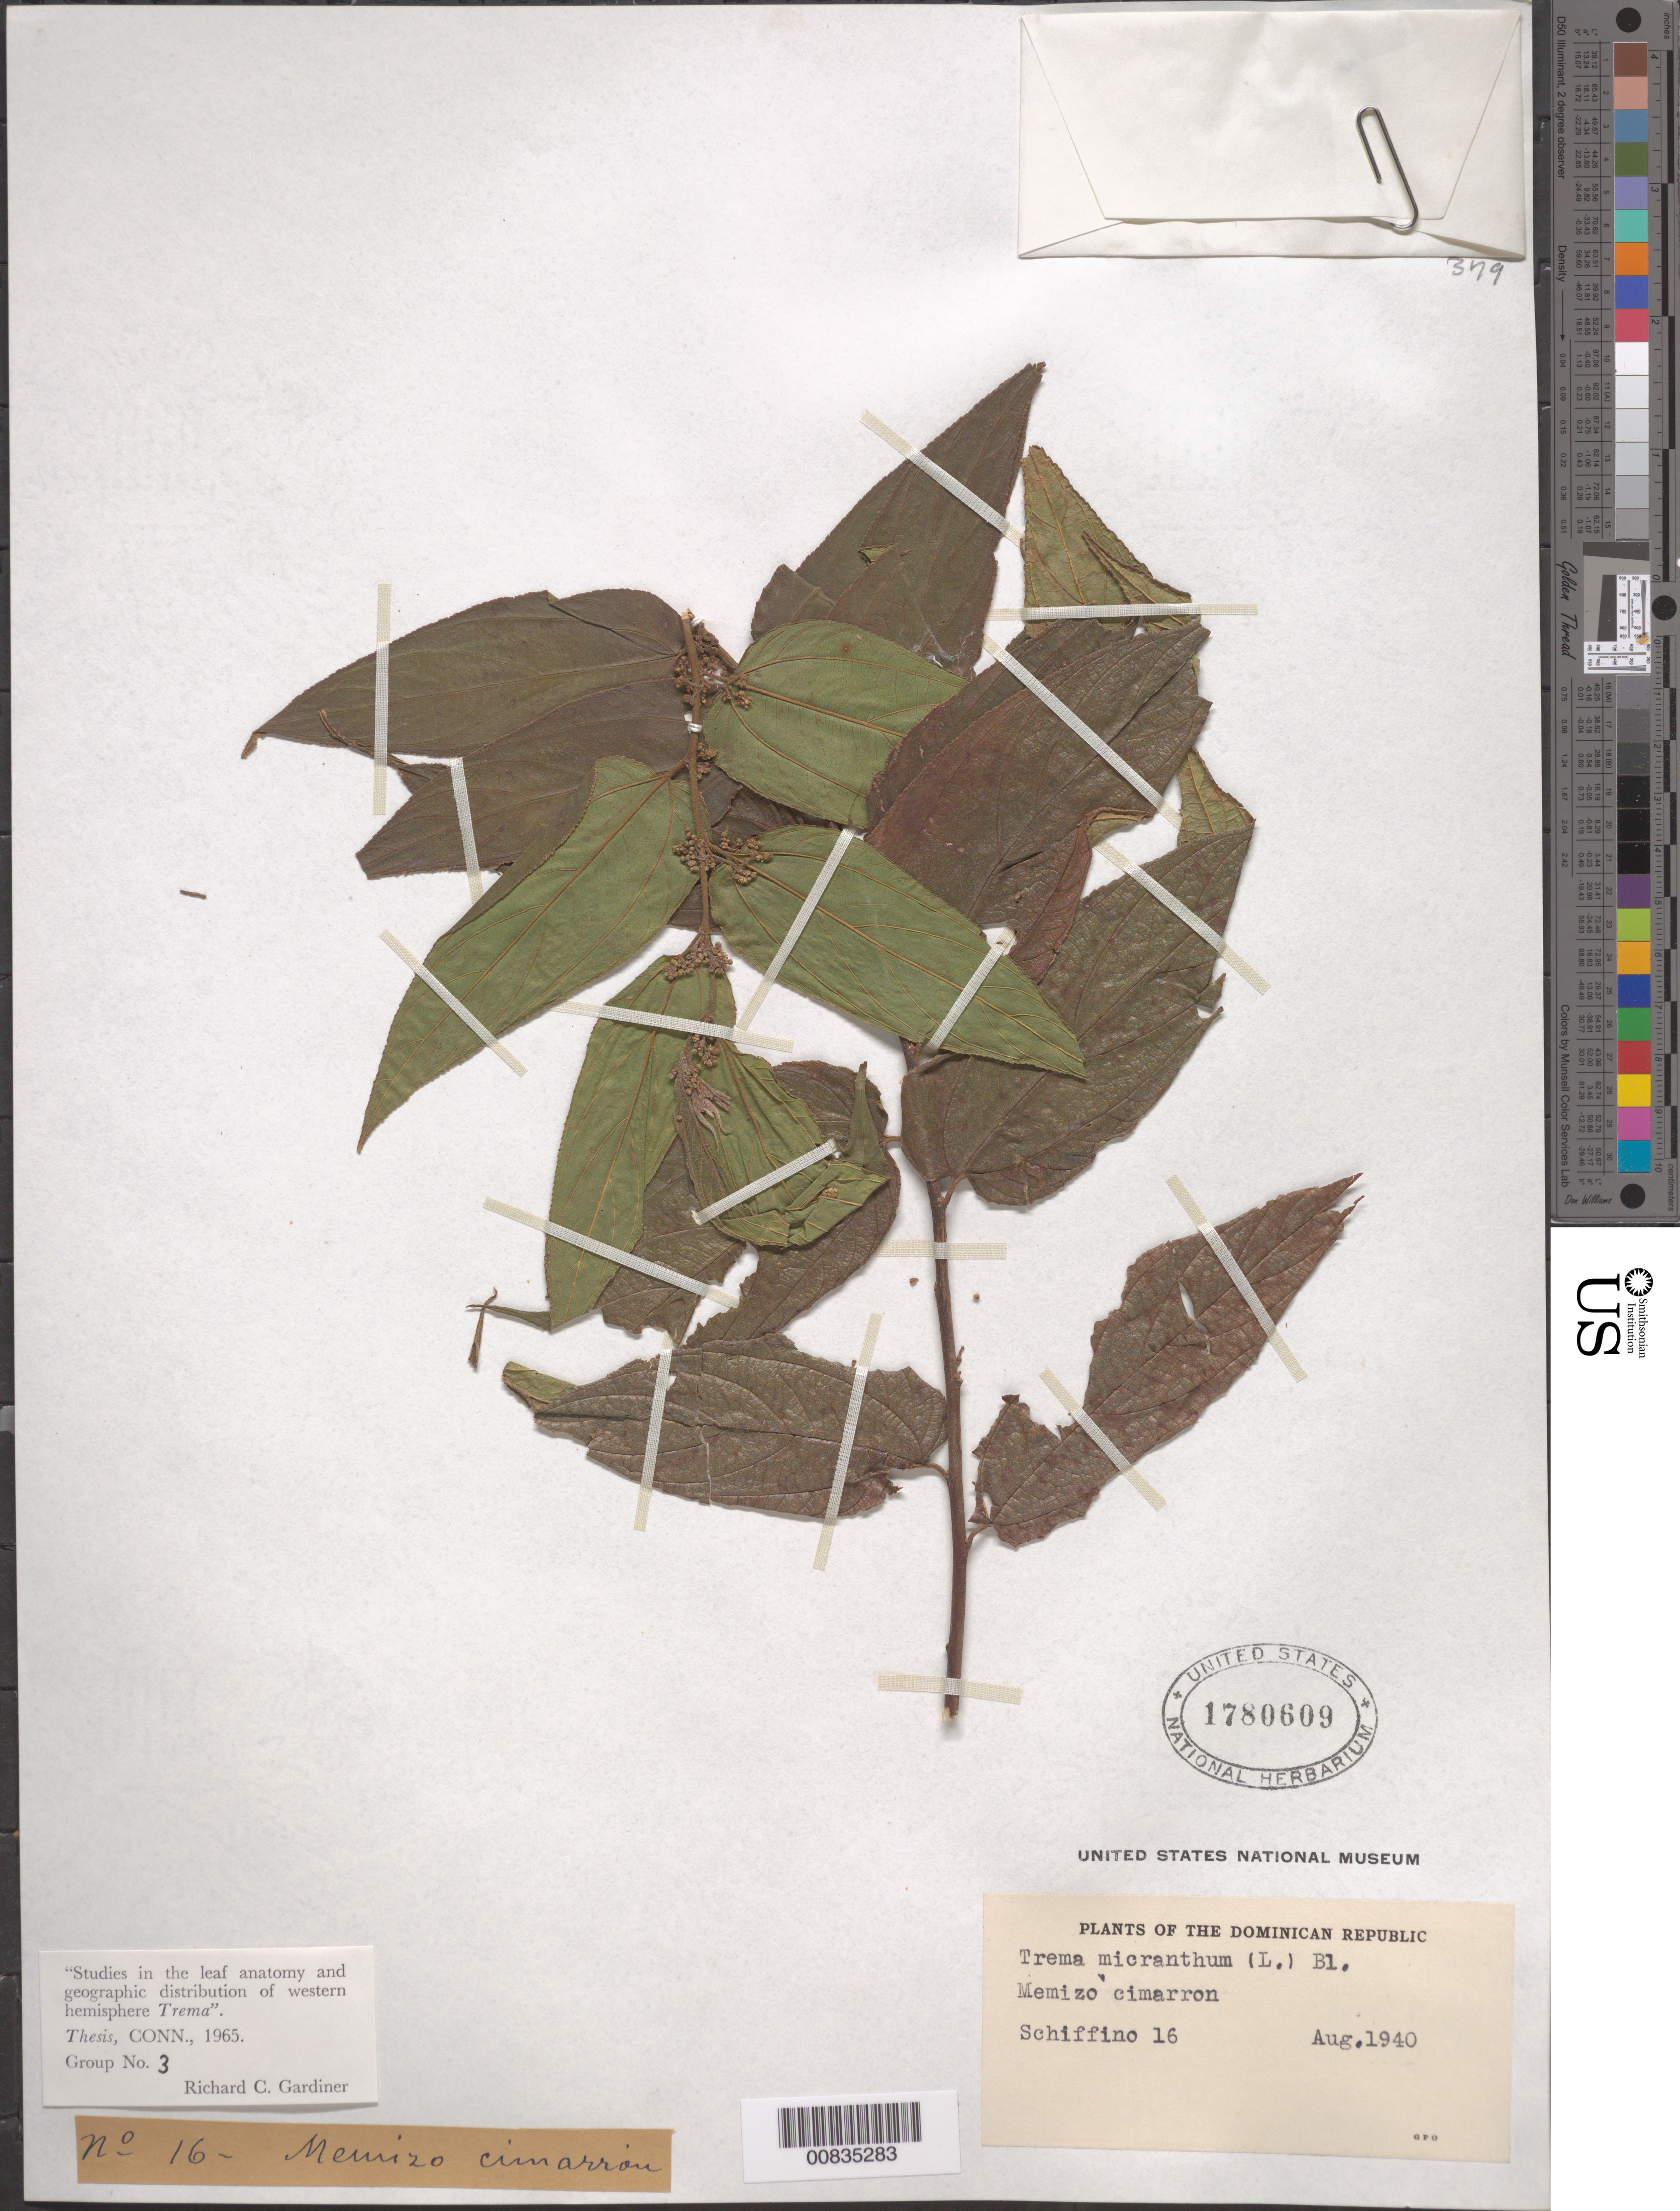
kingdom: Plantae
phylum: Tracheophyta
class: Magnoliopsida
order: Rosales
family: Cannabaceae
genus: Trema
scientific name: Trema micranthum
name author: (L.) Blume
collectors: -. Schiffino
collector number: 16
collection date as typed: Aug 1940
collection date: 1940-08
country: Dominican Republic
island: Hispaniola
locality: Dominican Republic.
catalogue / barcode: US 1780609